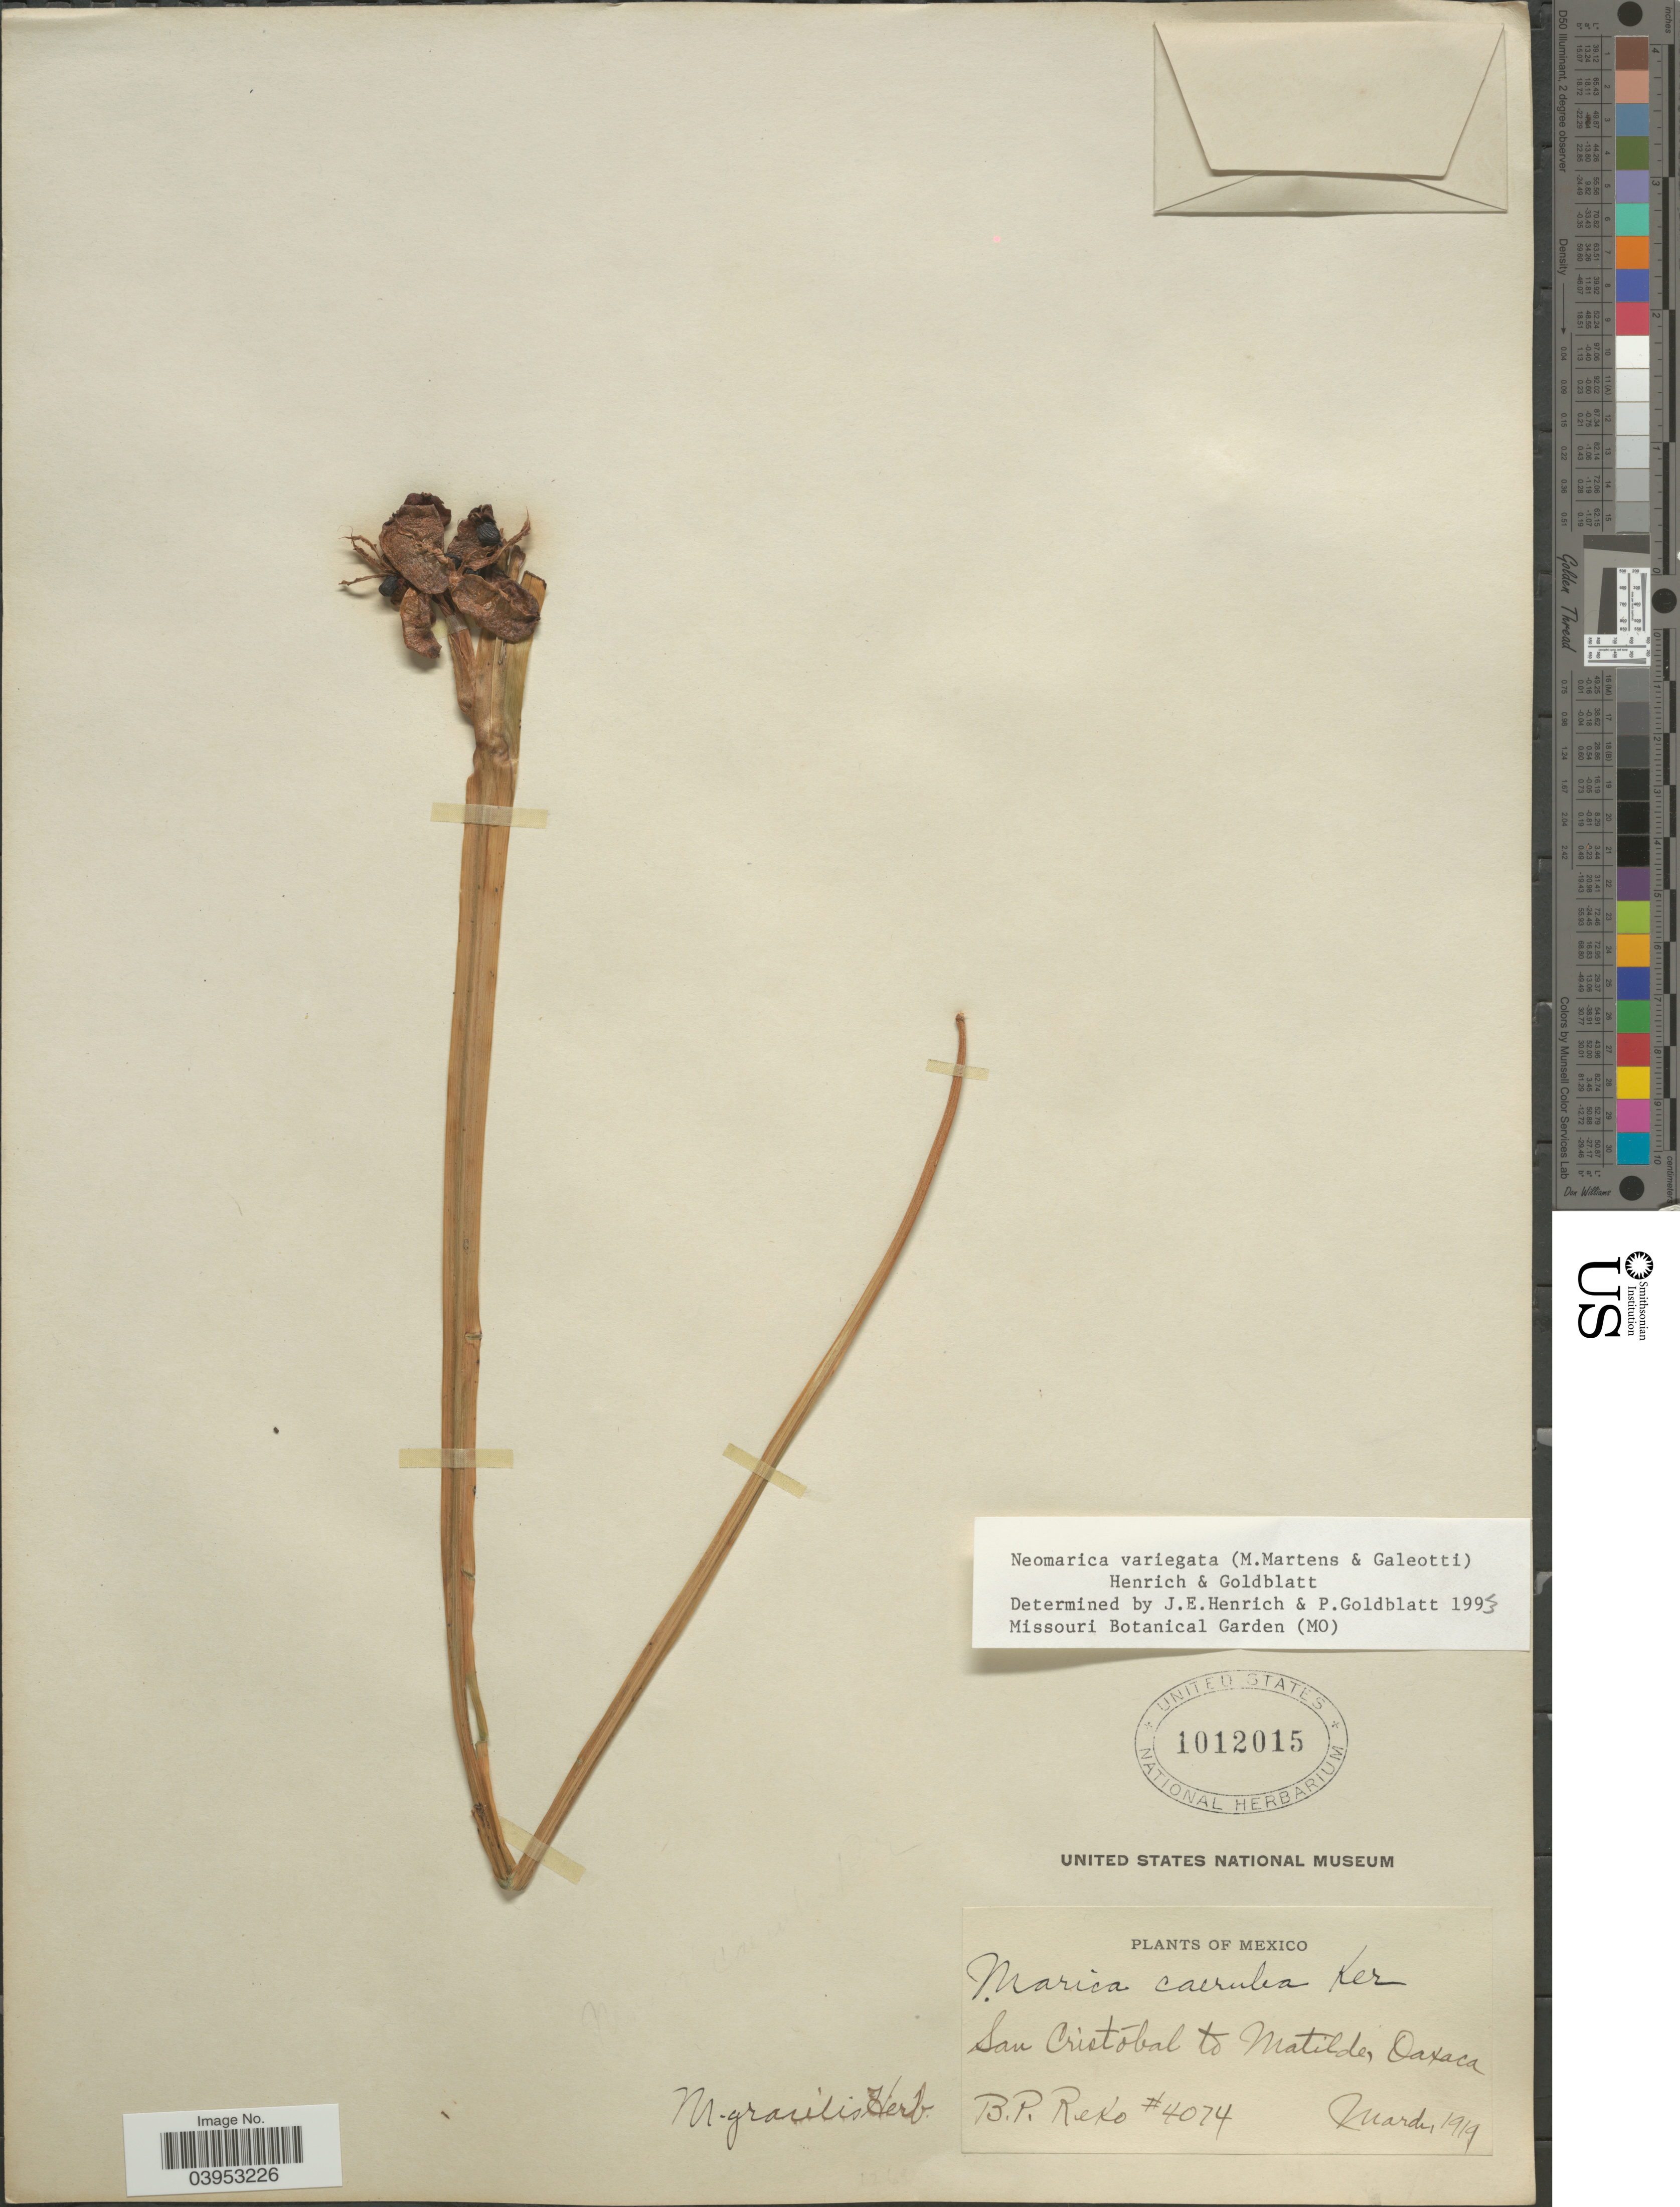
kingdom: Plantae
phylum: Tracheophyta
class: Liliopsida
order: Asparagales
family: Iridaceae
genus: Neomarica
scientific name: Neomarica variegata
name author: (M. Martens & Galeotti) Henrich & Goldblatt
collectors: B. P. Reko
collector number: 4074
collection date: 1919-03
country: Mexico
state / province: Oaxaca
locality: San Cristóbal to Matilde.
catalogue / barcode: US 1012015